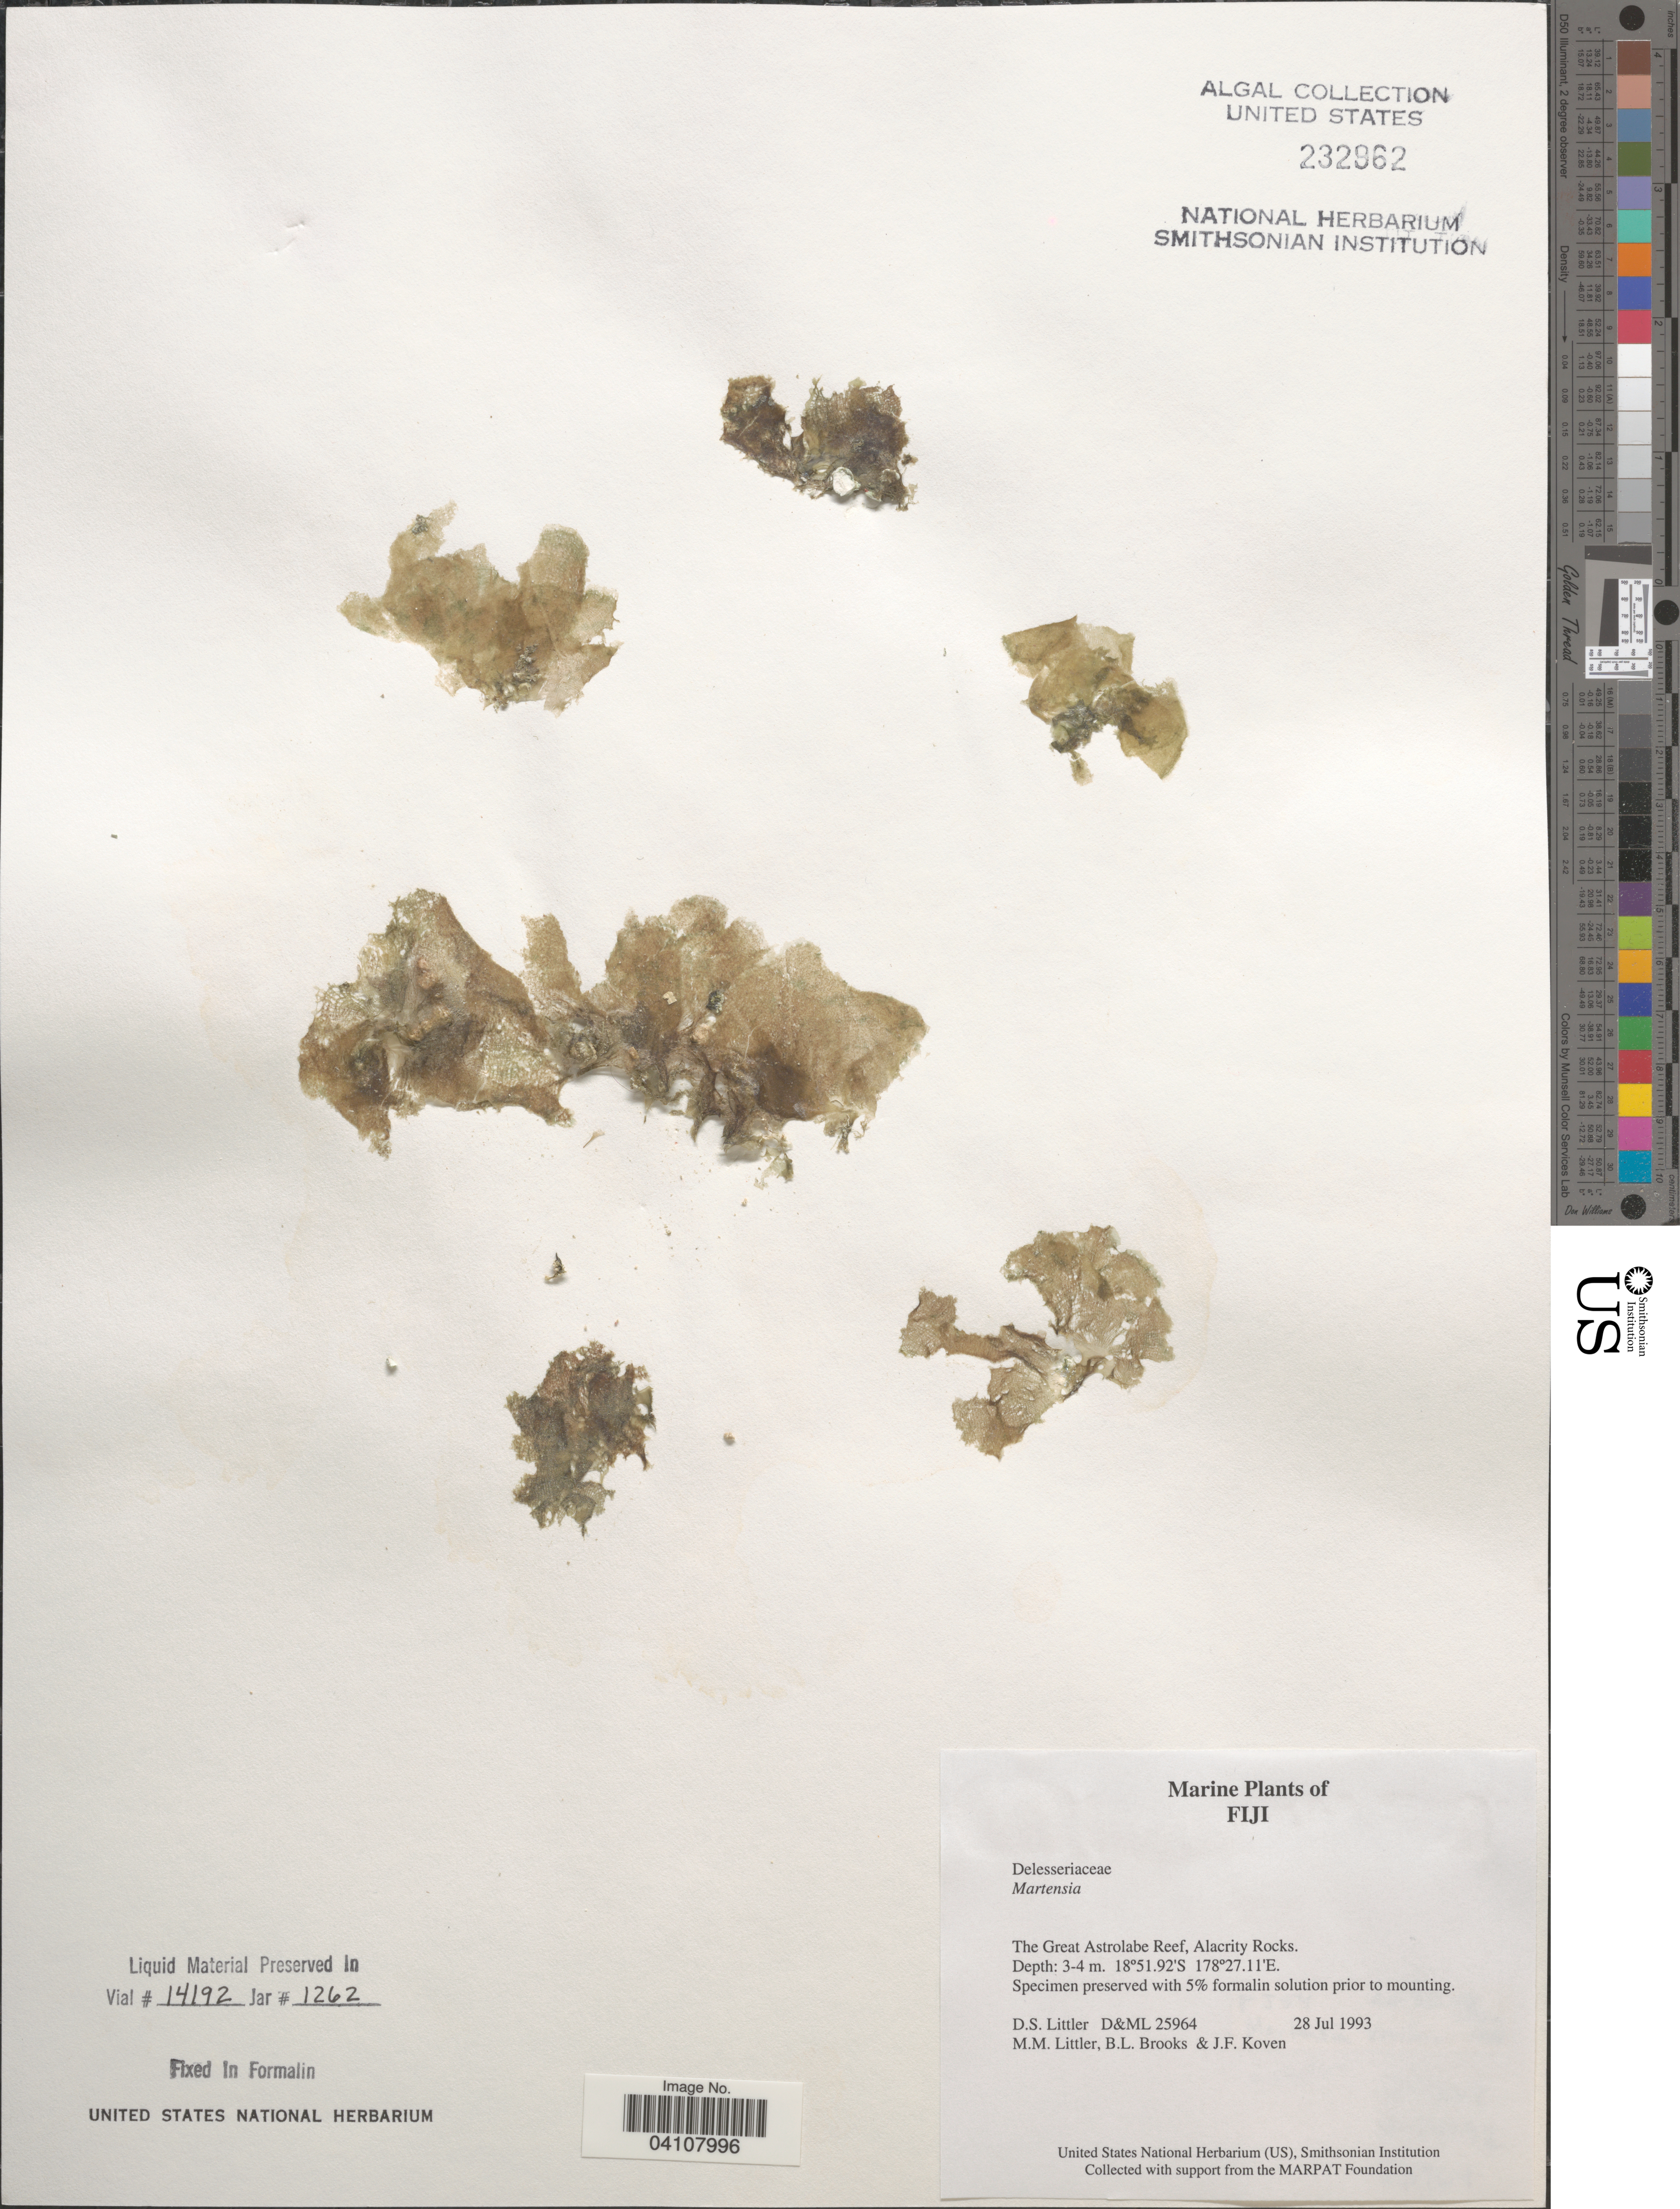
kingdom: Plantae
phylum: Rhodophyta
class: Florideophyceae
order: Ceramiales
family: Delesseriaceae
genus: Martensia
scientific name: Martensia sp.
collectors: D. S. Littler, B. Brooks & J. Koven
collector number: D&ML25964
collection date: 1993-07-28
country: Fiji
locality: The Great Astrolabe Reef, Alacrity Rocks.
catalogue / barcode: US 232962